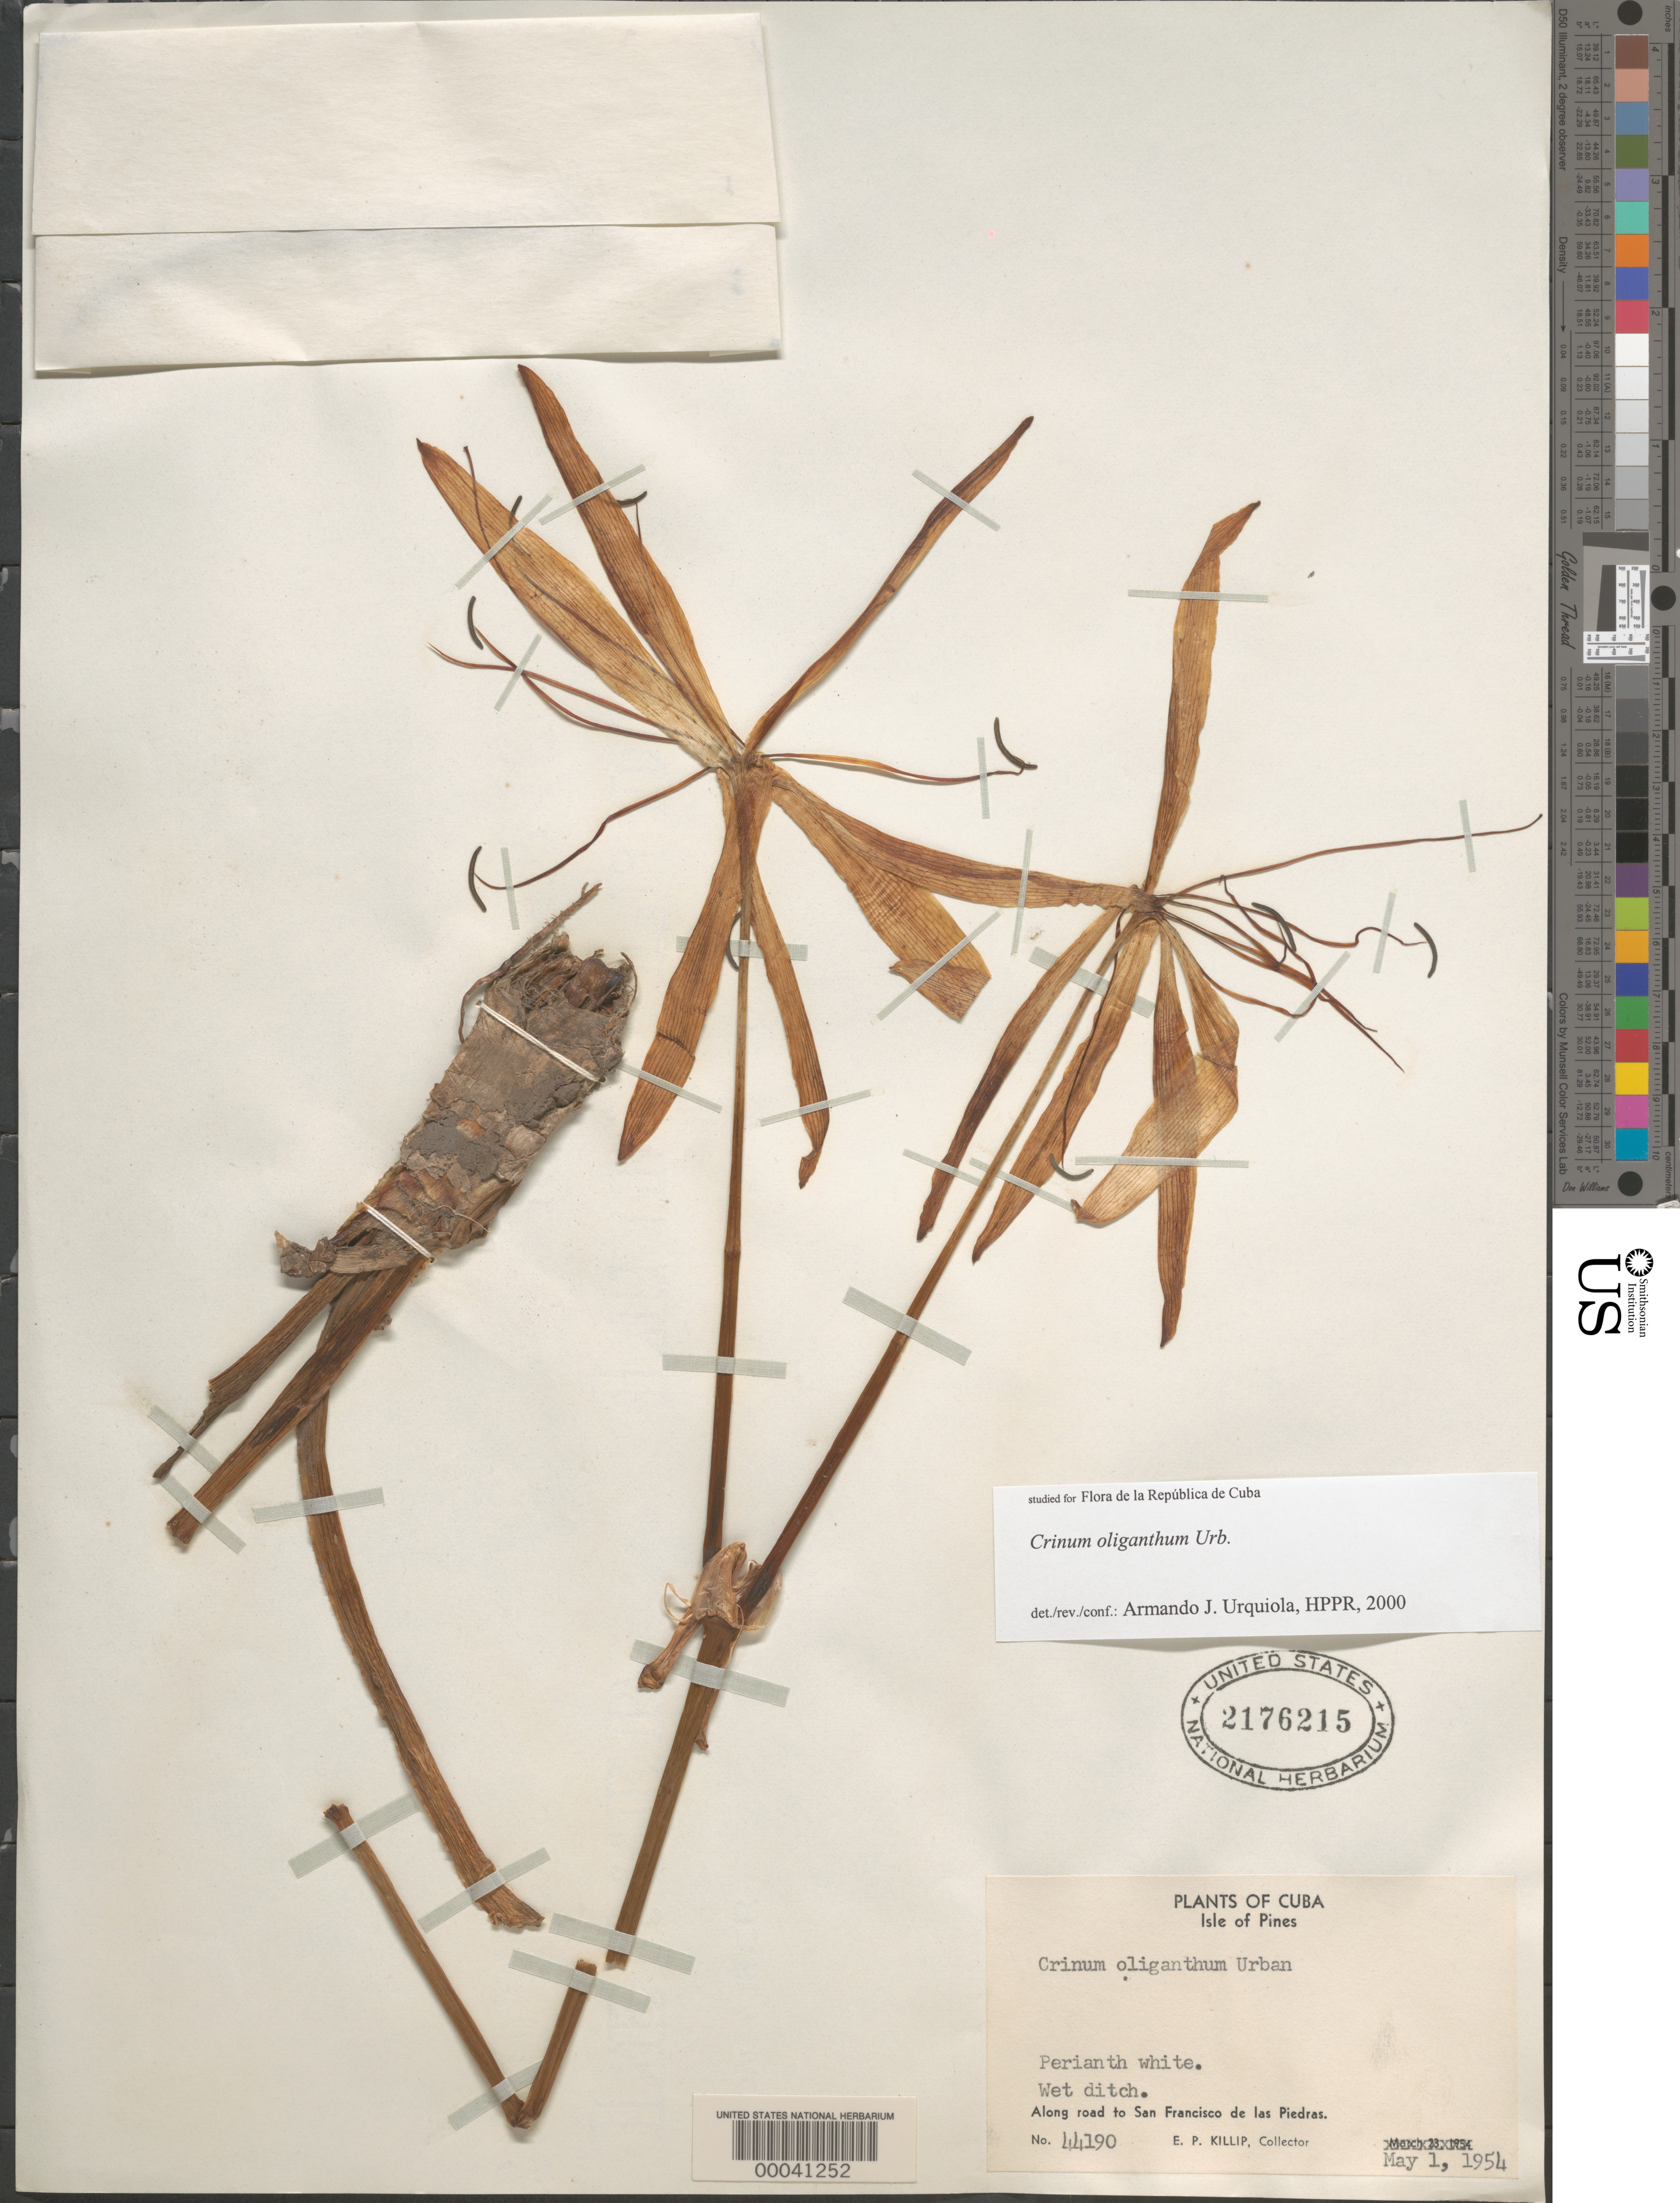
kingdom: Plantae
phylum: Tracheophyta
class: Liliopsida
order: Asparagales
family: Amaryllidaceae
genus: Crinum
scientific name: Crinum oliganthum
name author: Urb.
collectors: E. P. Killip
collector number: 44190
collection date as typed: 01 May 1954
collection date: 1954-05-01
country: Cuba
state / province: Isla de La Juventud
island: Isla de La Juventud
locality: Along road to san francisco de las piedras. [province originally recorded as la habana, isla de pinos mun.]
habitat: Wet ditch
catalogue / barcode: US 2176215